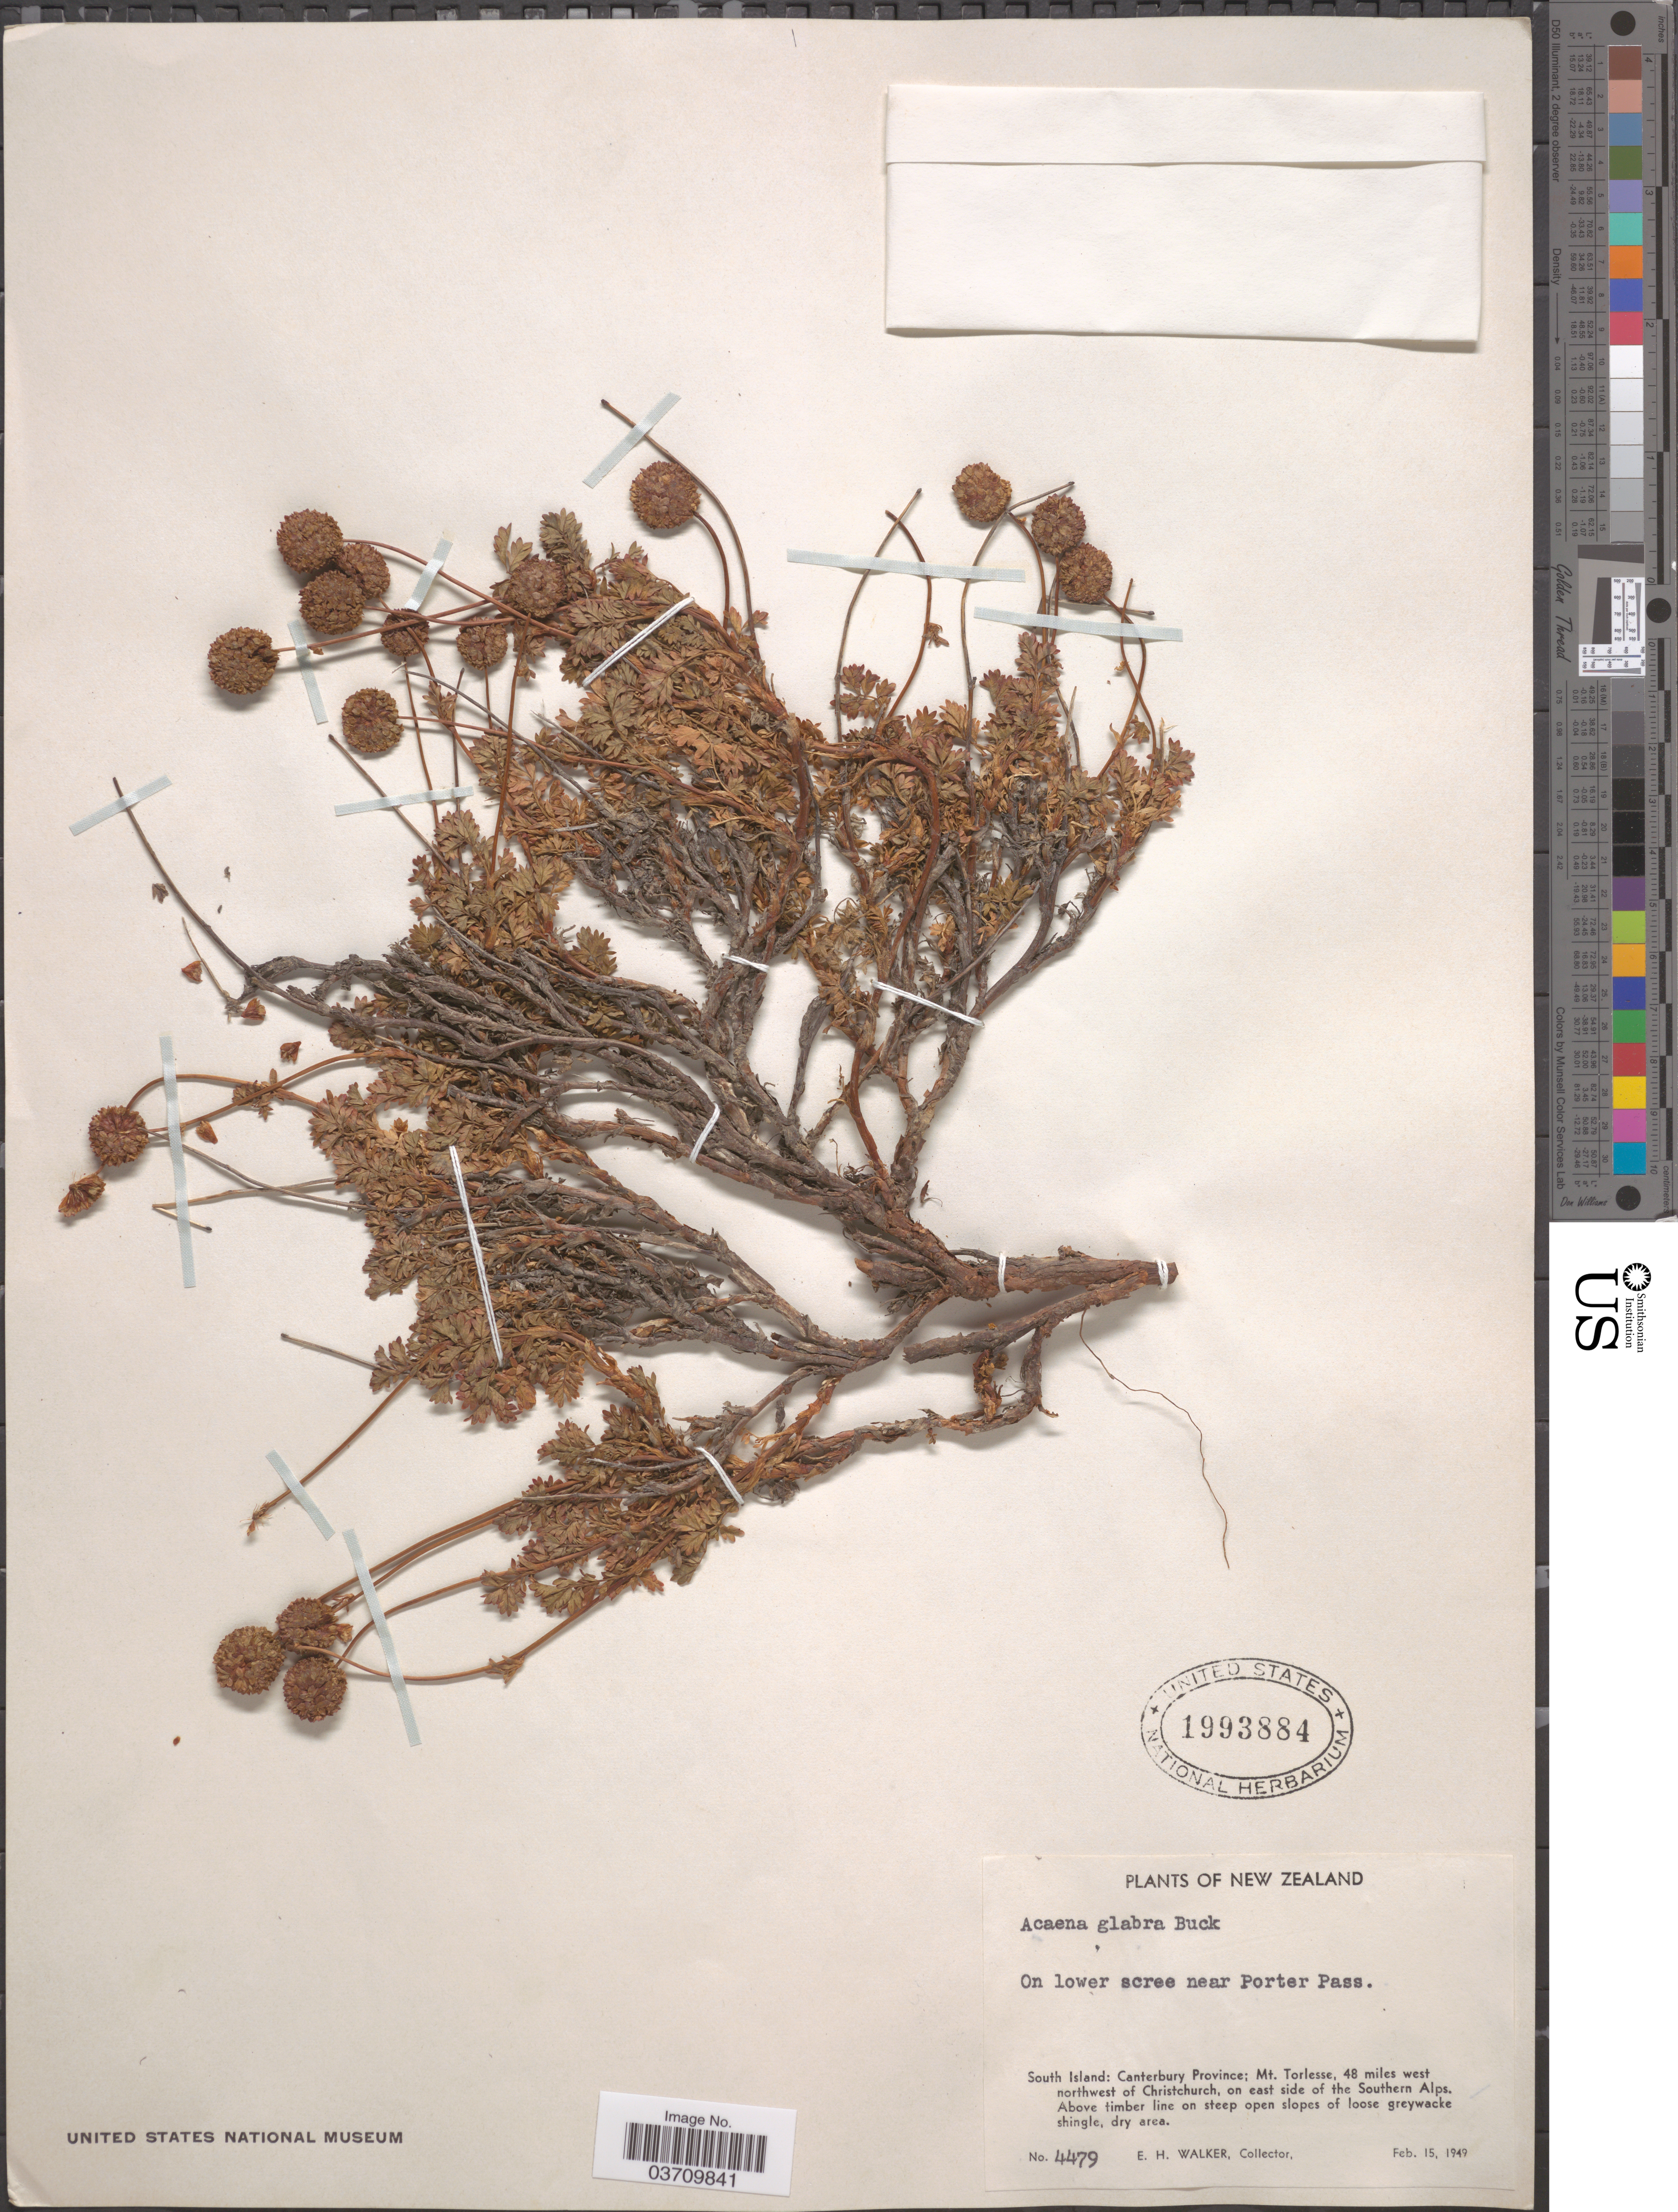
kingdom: Plantae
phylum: Tracheophyta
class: Magnoliopsida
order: Rosales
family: Rosaceae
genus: Acaena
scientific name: Acaena glabra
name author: Buchanan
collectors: E. H. Walker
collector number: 4479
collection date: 1949-02-15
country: New Zealand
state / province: Canterbury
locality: On lower scree near Porter Pass. South Island: Mt. Torlesse, 48 miles west northwest of Christchurch, on east side of the Southern Alps. Above timber line.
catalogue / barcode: US 1993884